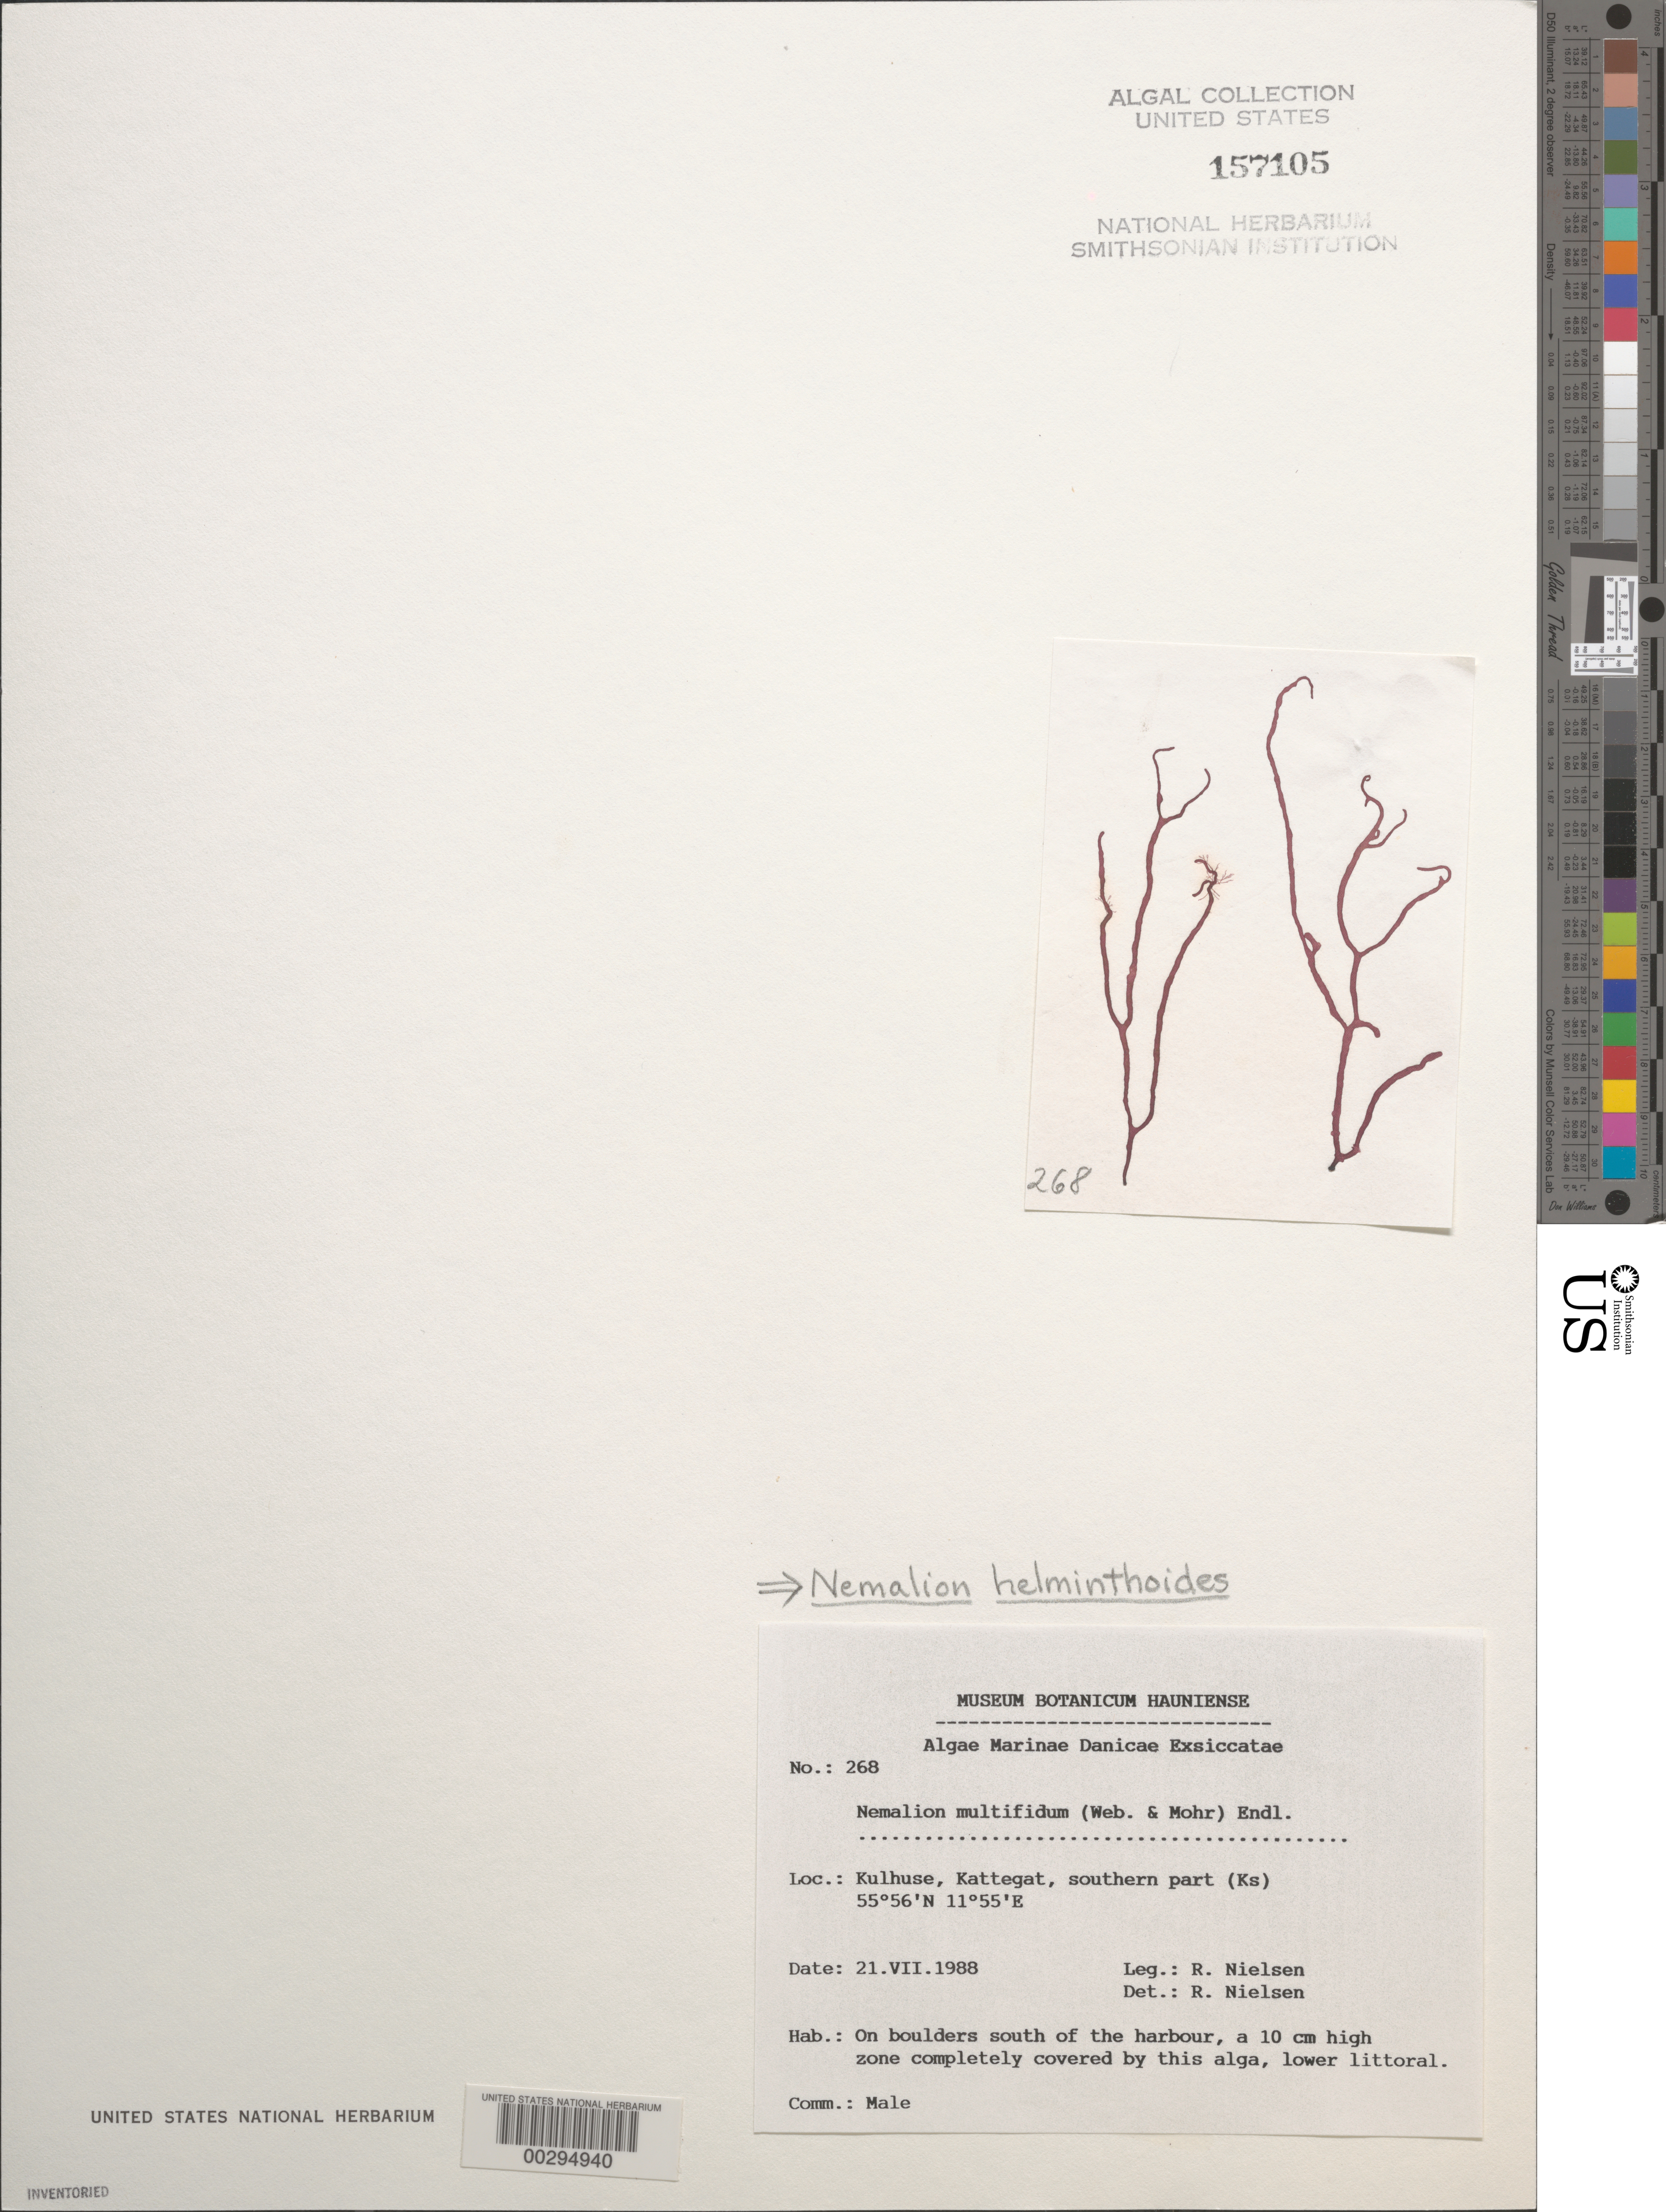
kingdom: Plantae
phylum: Rhodophyta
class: Florideophyceae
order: Nemaliales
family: Nemaliaceae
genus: Nemalion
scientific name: Nemalion multifidum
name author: (Lyngb.) Chauvin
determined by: Algae name updating Project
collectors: R. Nielsen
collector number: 268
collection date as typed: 21 Jul 1988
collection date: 1988-07-21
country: Denmark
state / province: Hovedstaden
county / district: Frederikssund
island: Sjaelland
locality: Kulhuse, on boulders south of the harbour, Kattegat, southern part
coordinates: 55 56'N, 11 55'E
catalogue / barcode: US 157105